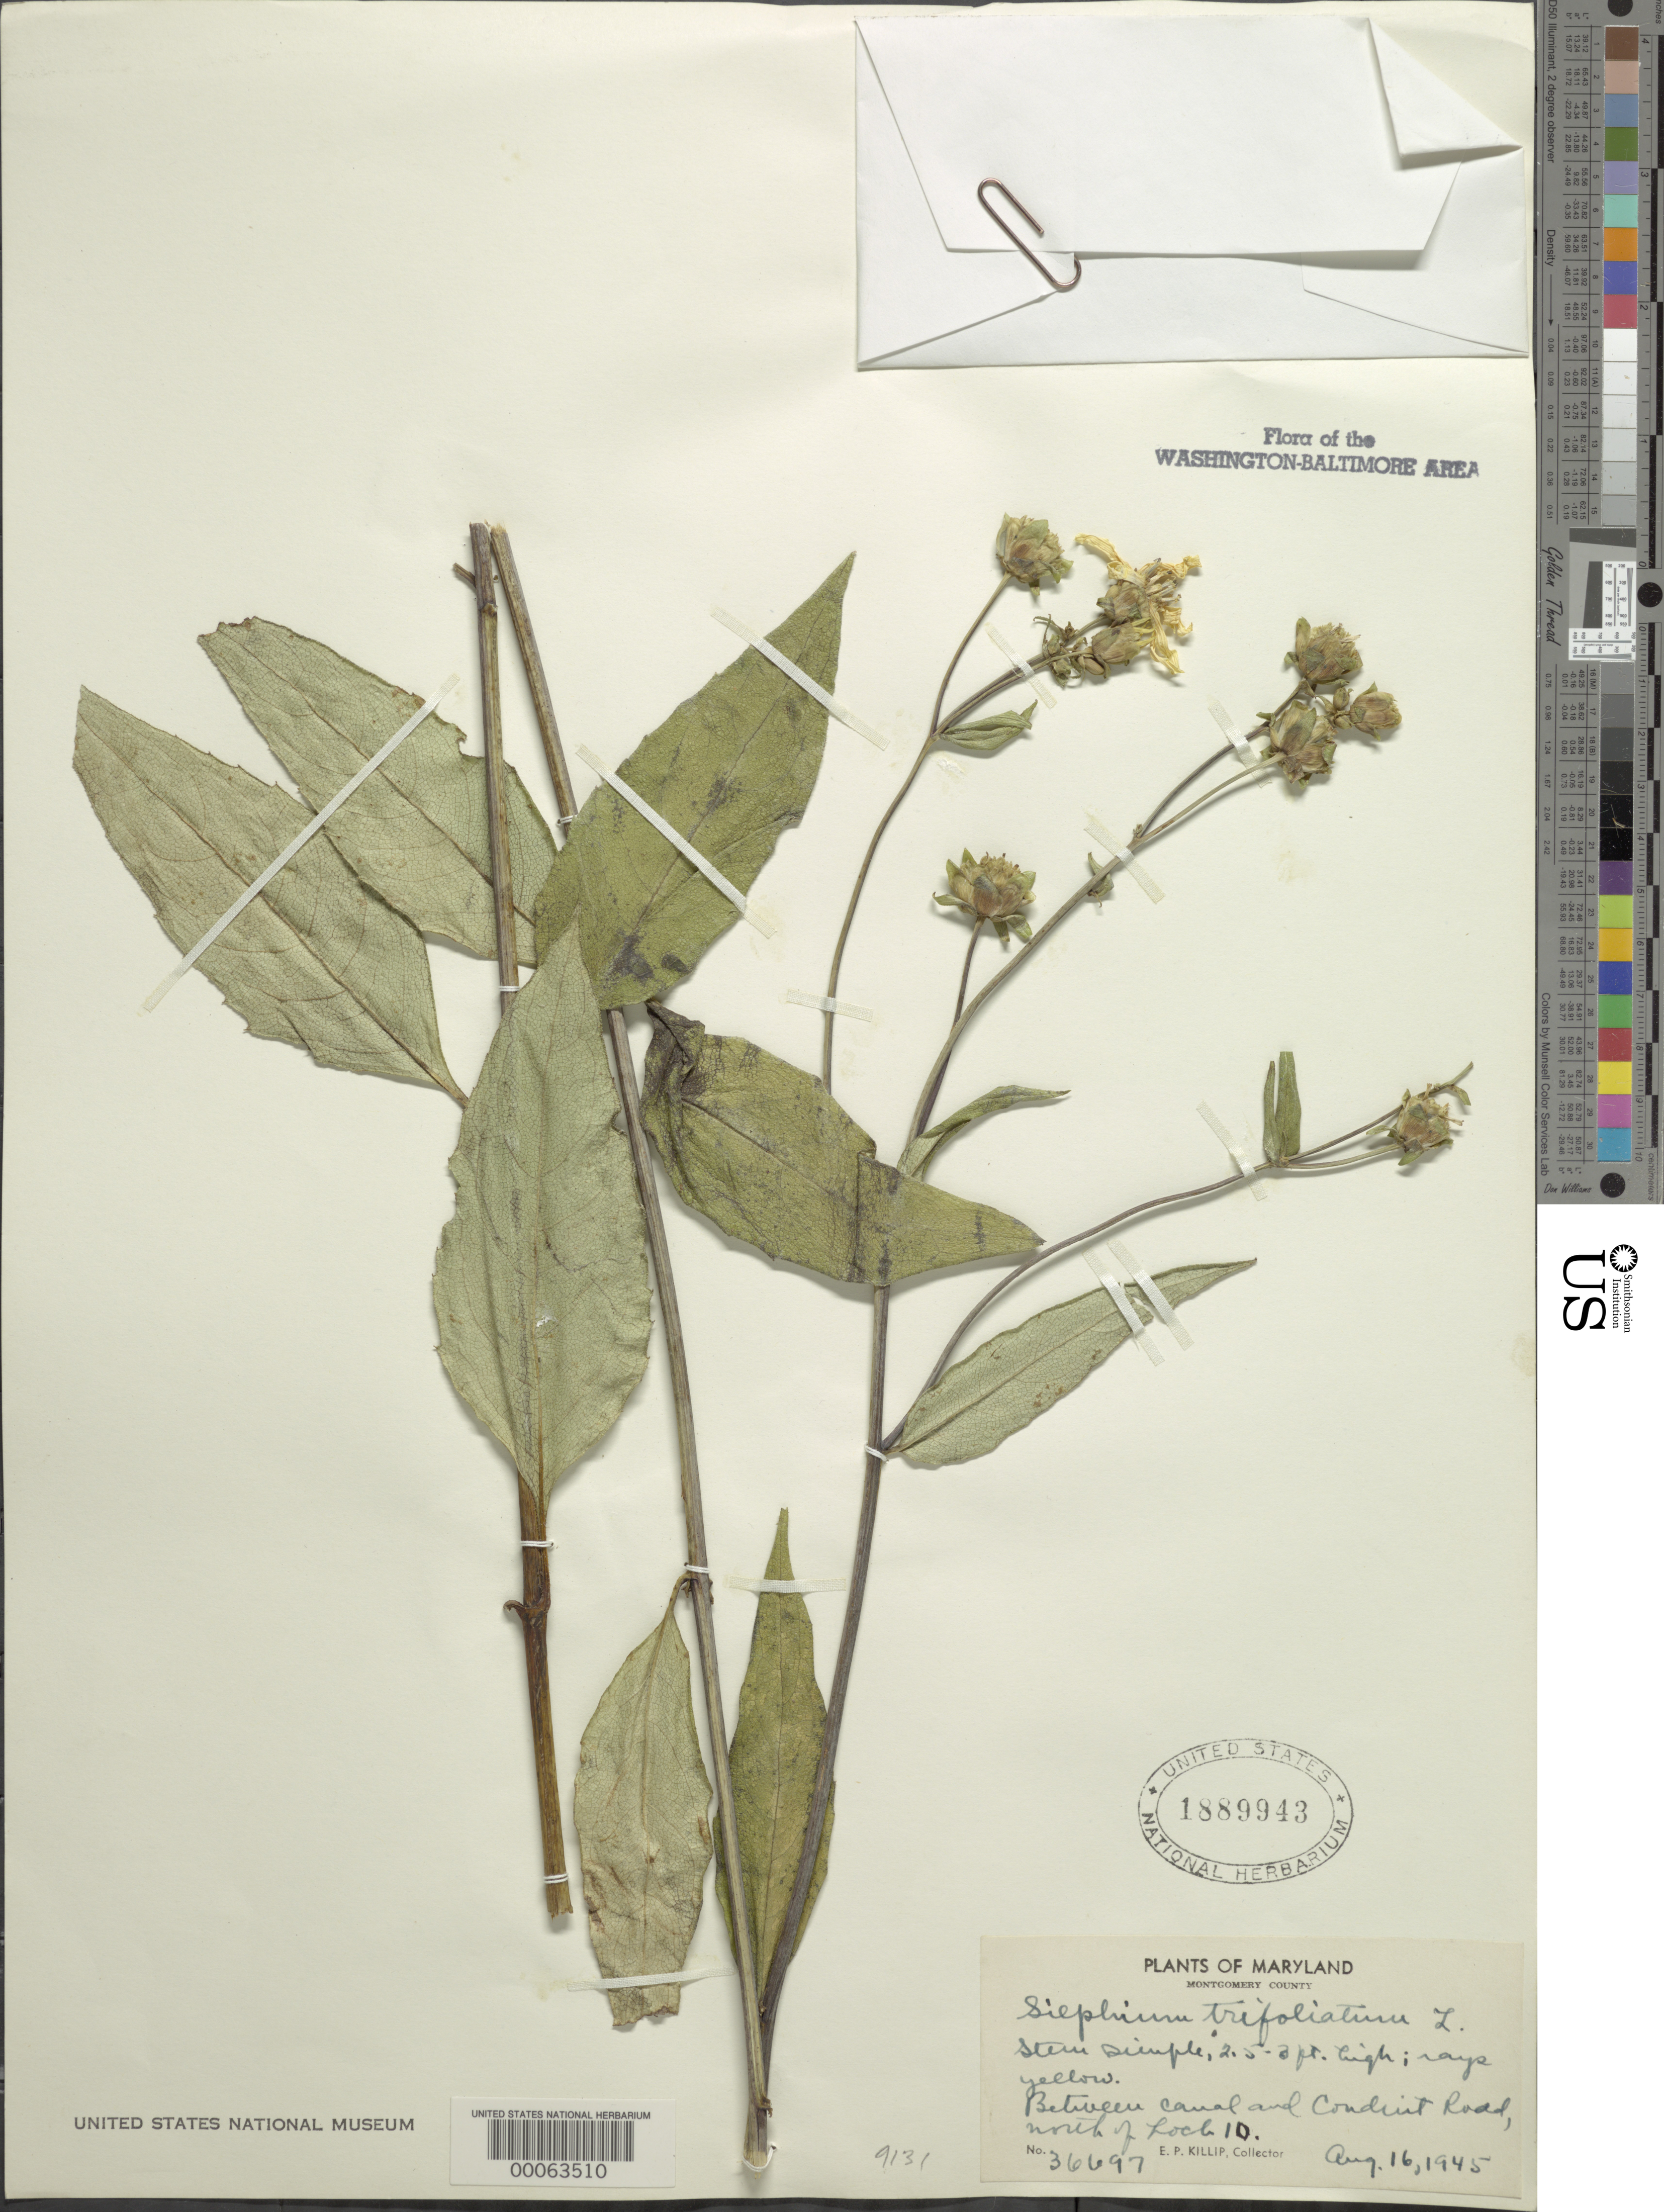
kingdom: Plantae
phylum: Tracheophyta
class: Magnoliopsida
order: Asterales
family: Asteraceae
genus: Silphium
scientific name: Silphium asteriscus var. trifoliatum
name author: (L.) Clevinger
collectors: E. P. Killip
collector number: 36697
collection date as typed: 16 Aug 1945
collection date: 1945-08-16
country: United States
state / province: Maryland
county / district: Montgomery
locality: between Canal and Conduit Road north of Lock 10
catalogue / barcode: US 1889943